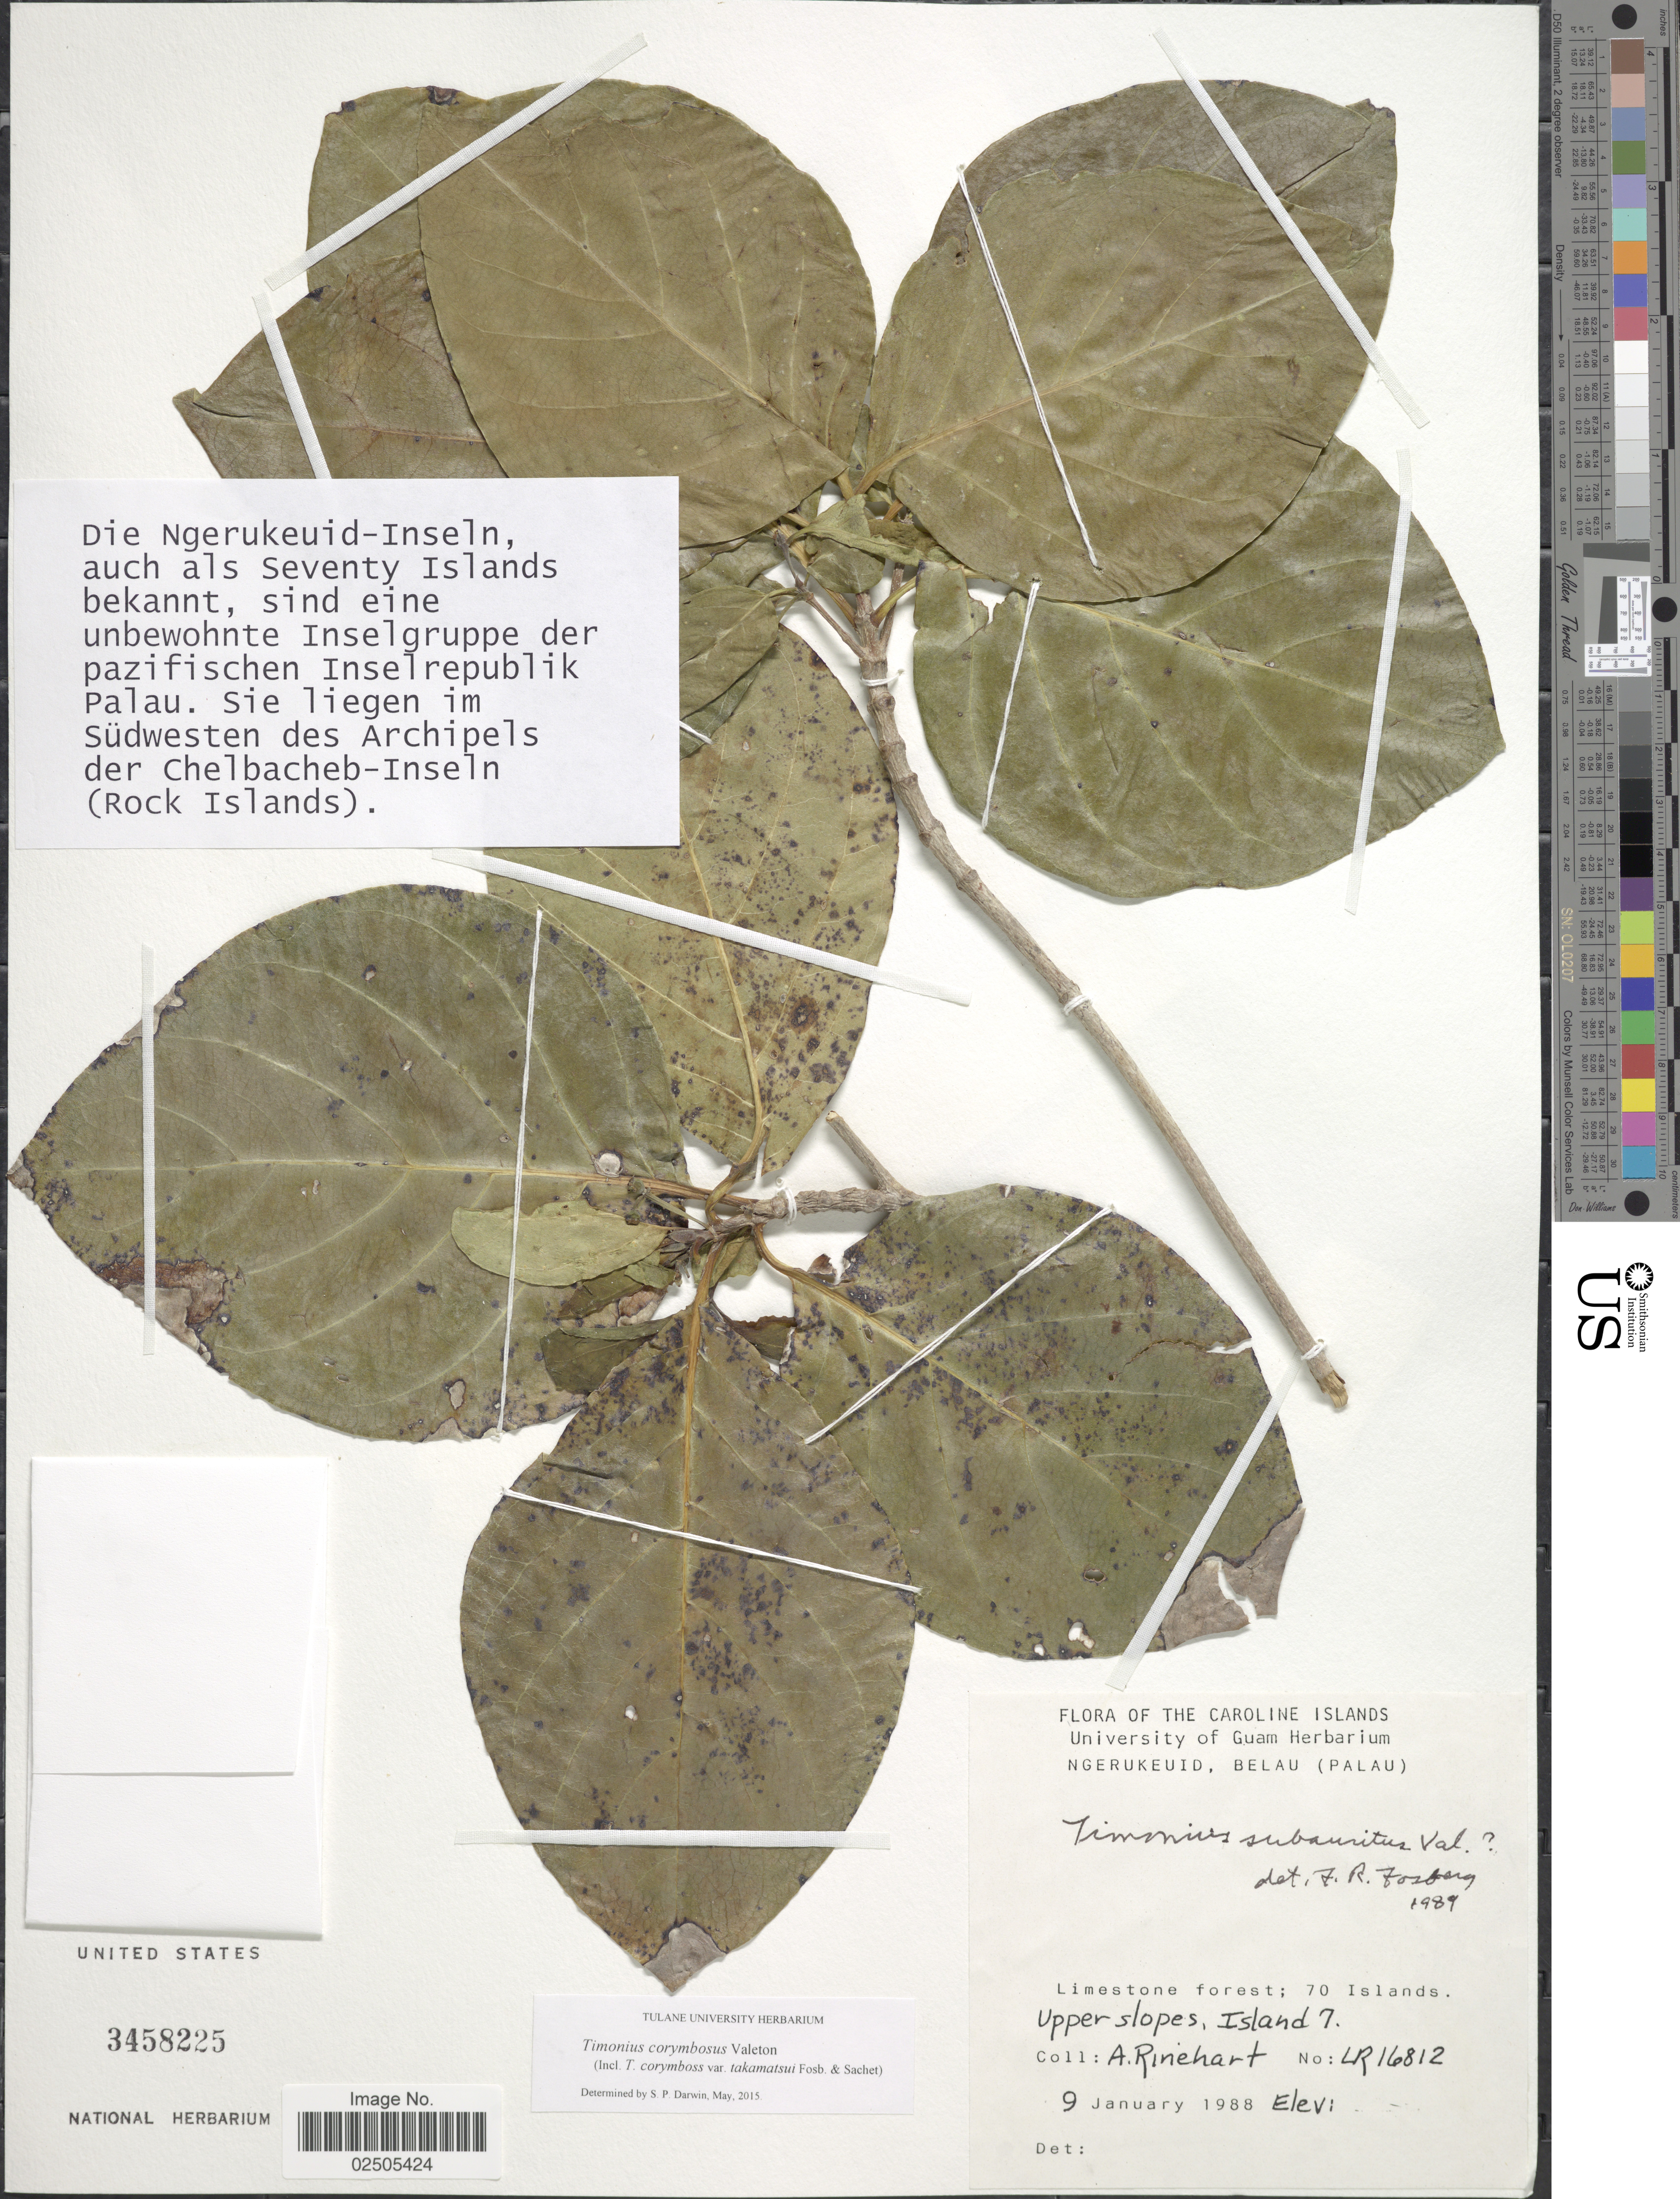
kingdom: Plantae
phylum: Tracheophyta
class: Magnoliopsida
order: Gentianales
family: Rubiaceae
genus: Timonius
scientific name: Timonius corymbosa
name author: Valeton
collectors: A. Rinehart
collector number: LR16812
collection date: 1988-01-09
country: Palau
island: Ngerukeuid [Orukuizu]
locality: The Caroline Islands, Ngerukeuid, Belau (Palau) Upper slopes, Island 7, 70 Islands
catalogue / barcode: US 3458225